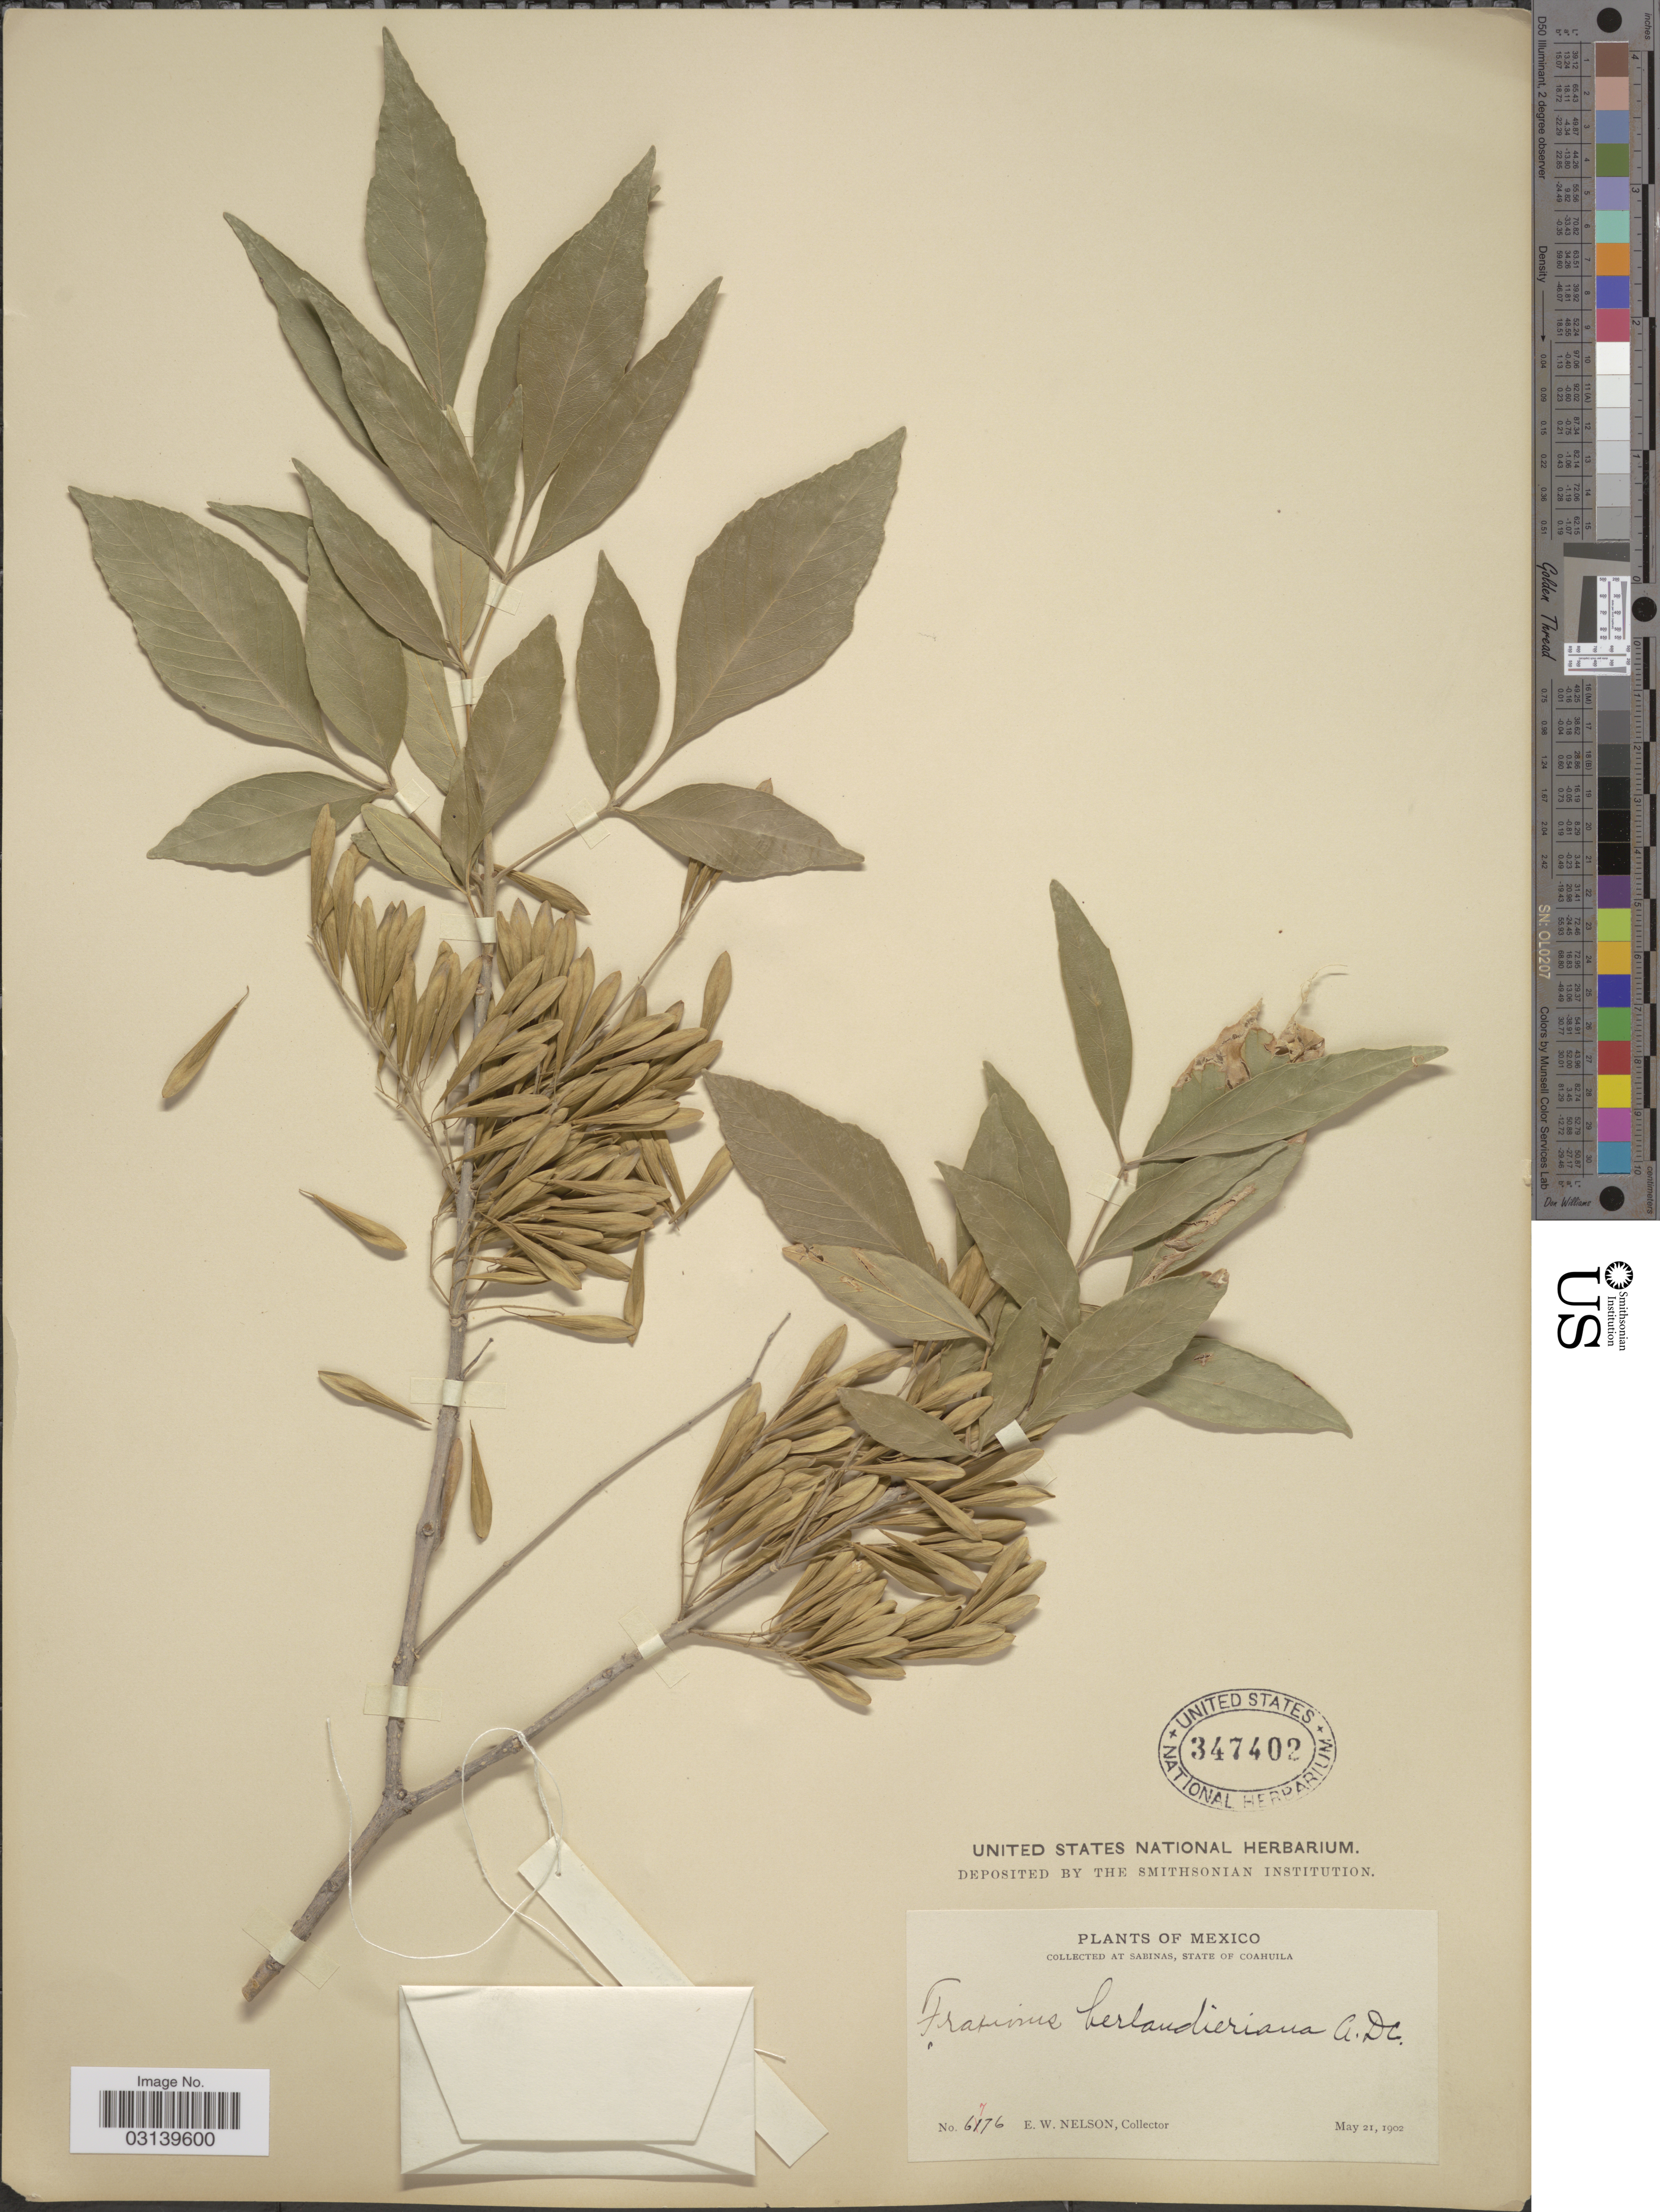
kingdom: Plantae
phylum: Tracheophyta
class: Magnoliopsida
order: Lamiales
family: Oleaceae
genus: Fraxinus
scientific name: Fraxinus berlandieriana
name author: A. DC.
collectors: E. W. Nelson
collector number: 6776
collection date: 1902-05-21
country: Mexico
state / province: Coahuila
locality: At Sabinas.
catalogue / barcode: US 347402